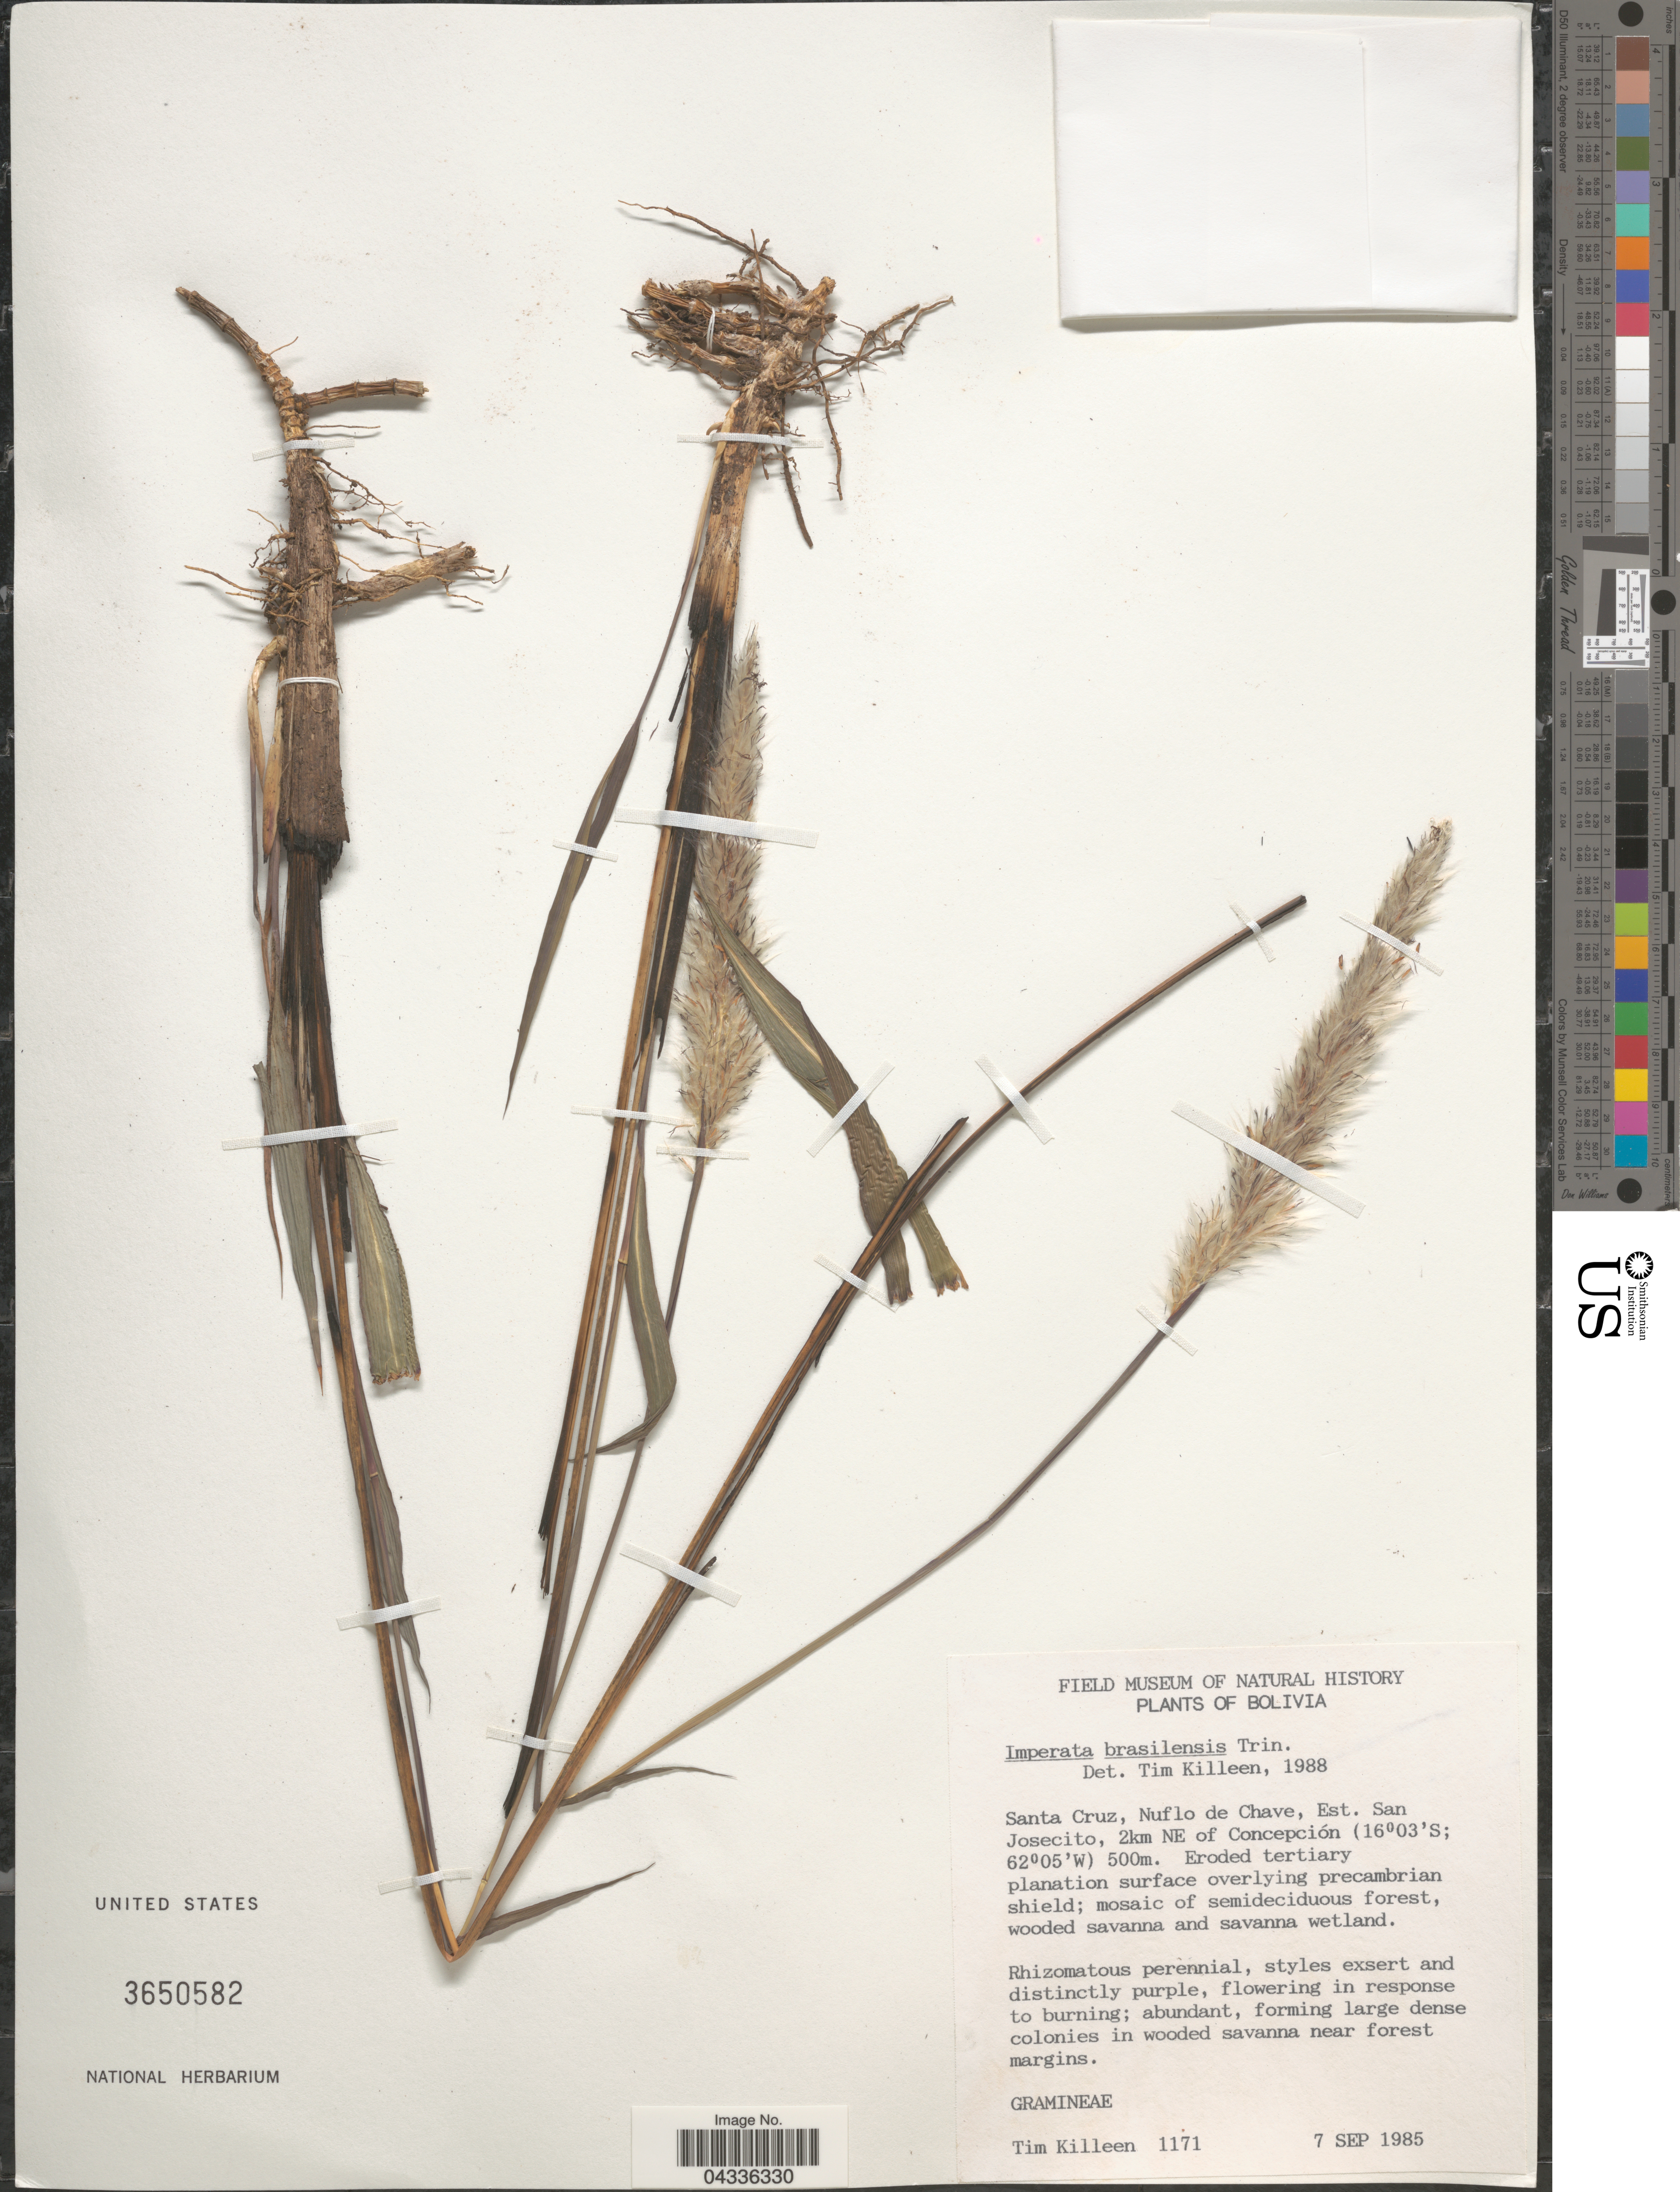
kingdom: Plantae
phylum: Tracheophyta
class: Liliopsida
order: Poales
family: Poaceae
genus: Imperata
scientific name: Imperata brasiliensis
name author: Trin.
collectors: T. J. Killeen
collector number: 1171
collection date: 1985-09-07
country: Bolivia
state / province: Santa Cruz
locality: Nuflo de Chave, Est. San Josecito, 2km NE of Concepción.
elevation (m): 500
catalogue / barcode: US 3650582